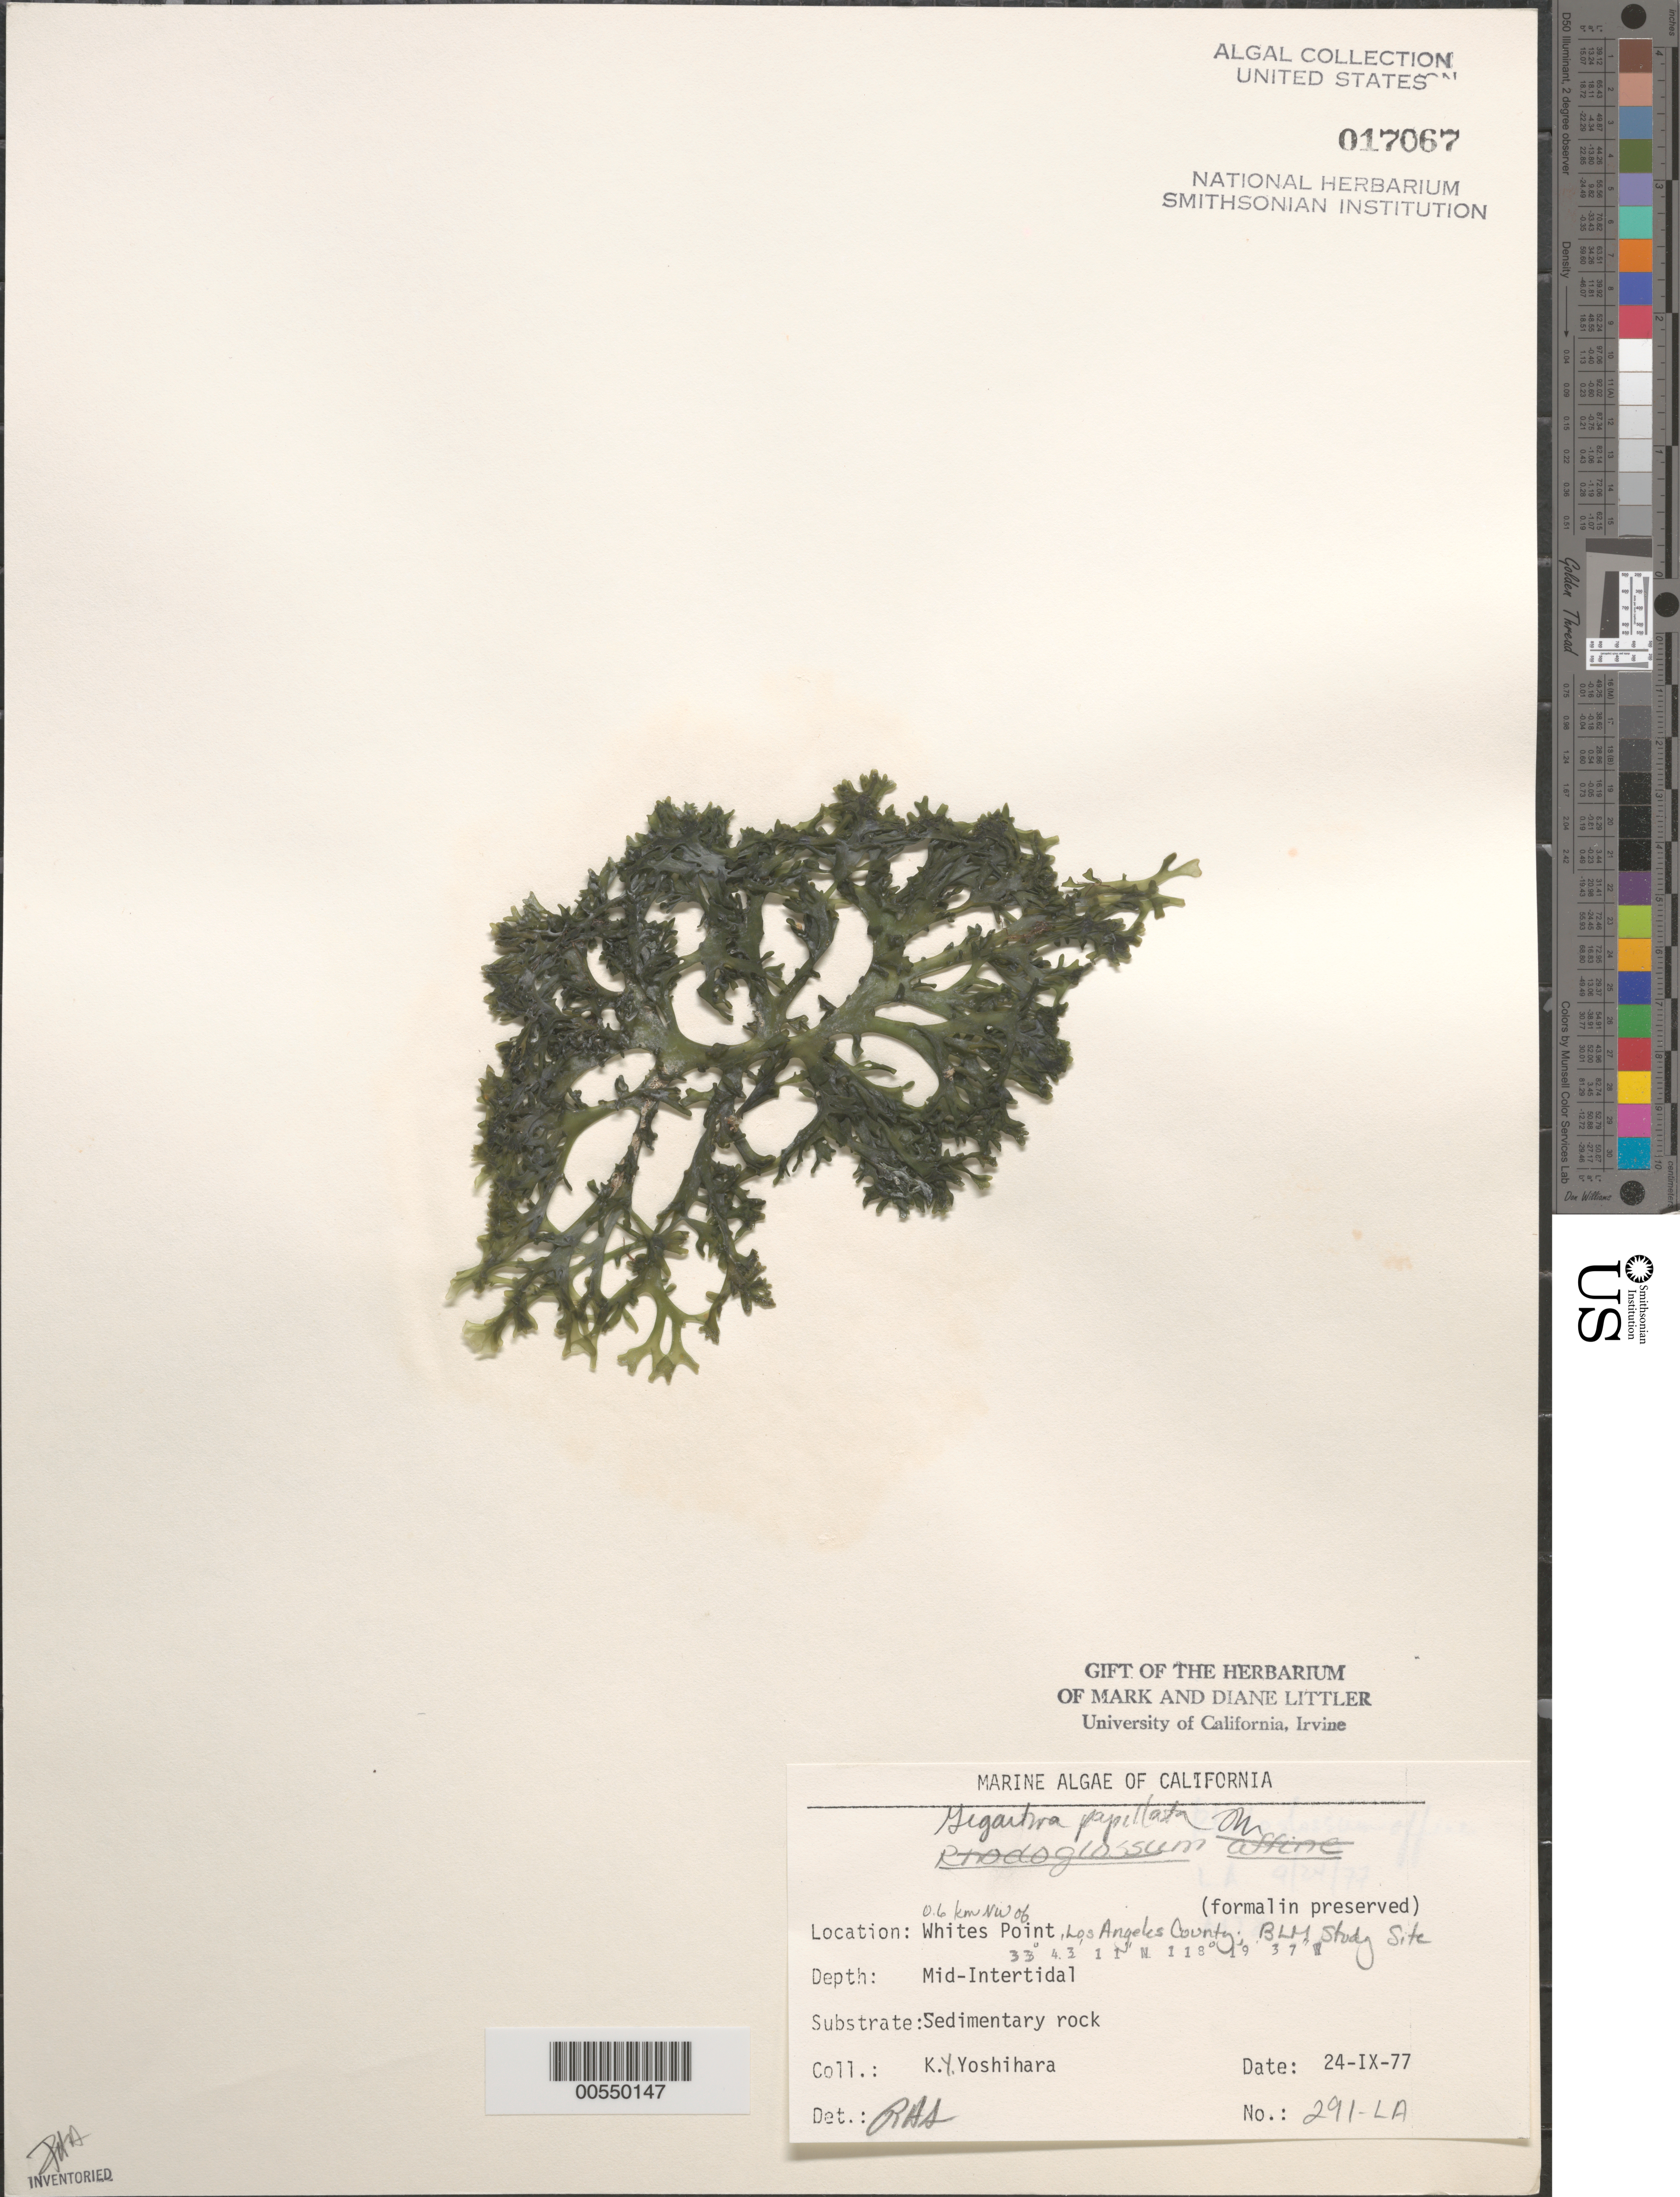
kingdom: Plantae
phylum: Rhodophyta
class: Florideophyceae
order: Gigartinales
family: Phyllophoraceae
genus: Mastocarpus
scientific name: Mastocarpus papillatus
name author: (C. Agardh) Kütz.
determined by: Algae name updating Project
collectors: K. Yoshihara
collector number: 291-la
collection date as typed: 24 Sep 1977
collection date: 1977-09-24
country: United States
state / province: California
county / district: Los Angeles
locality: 0.6 km northwest of Whites Point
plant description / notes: BLM-SOCALBIGHT Rocky Intertidal Survey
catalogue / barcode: US 17067